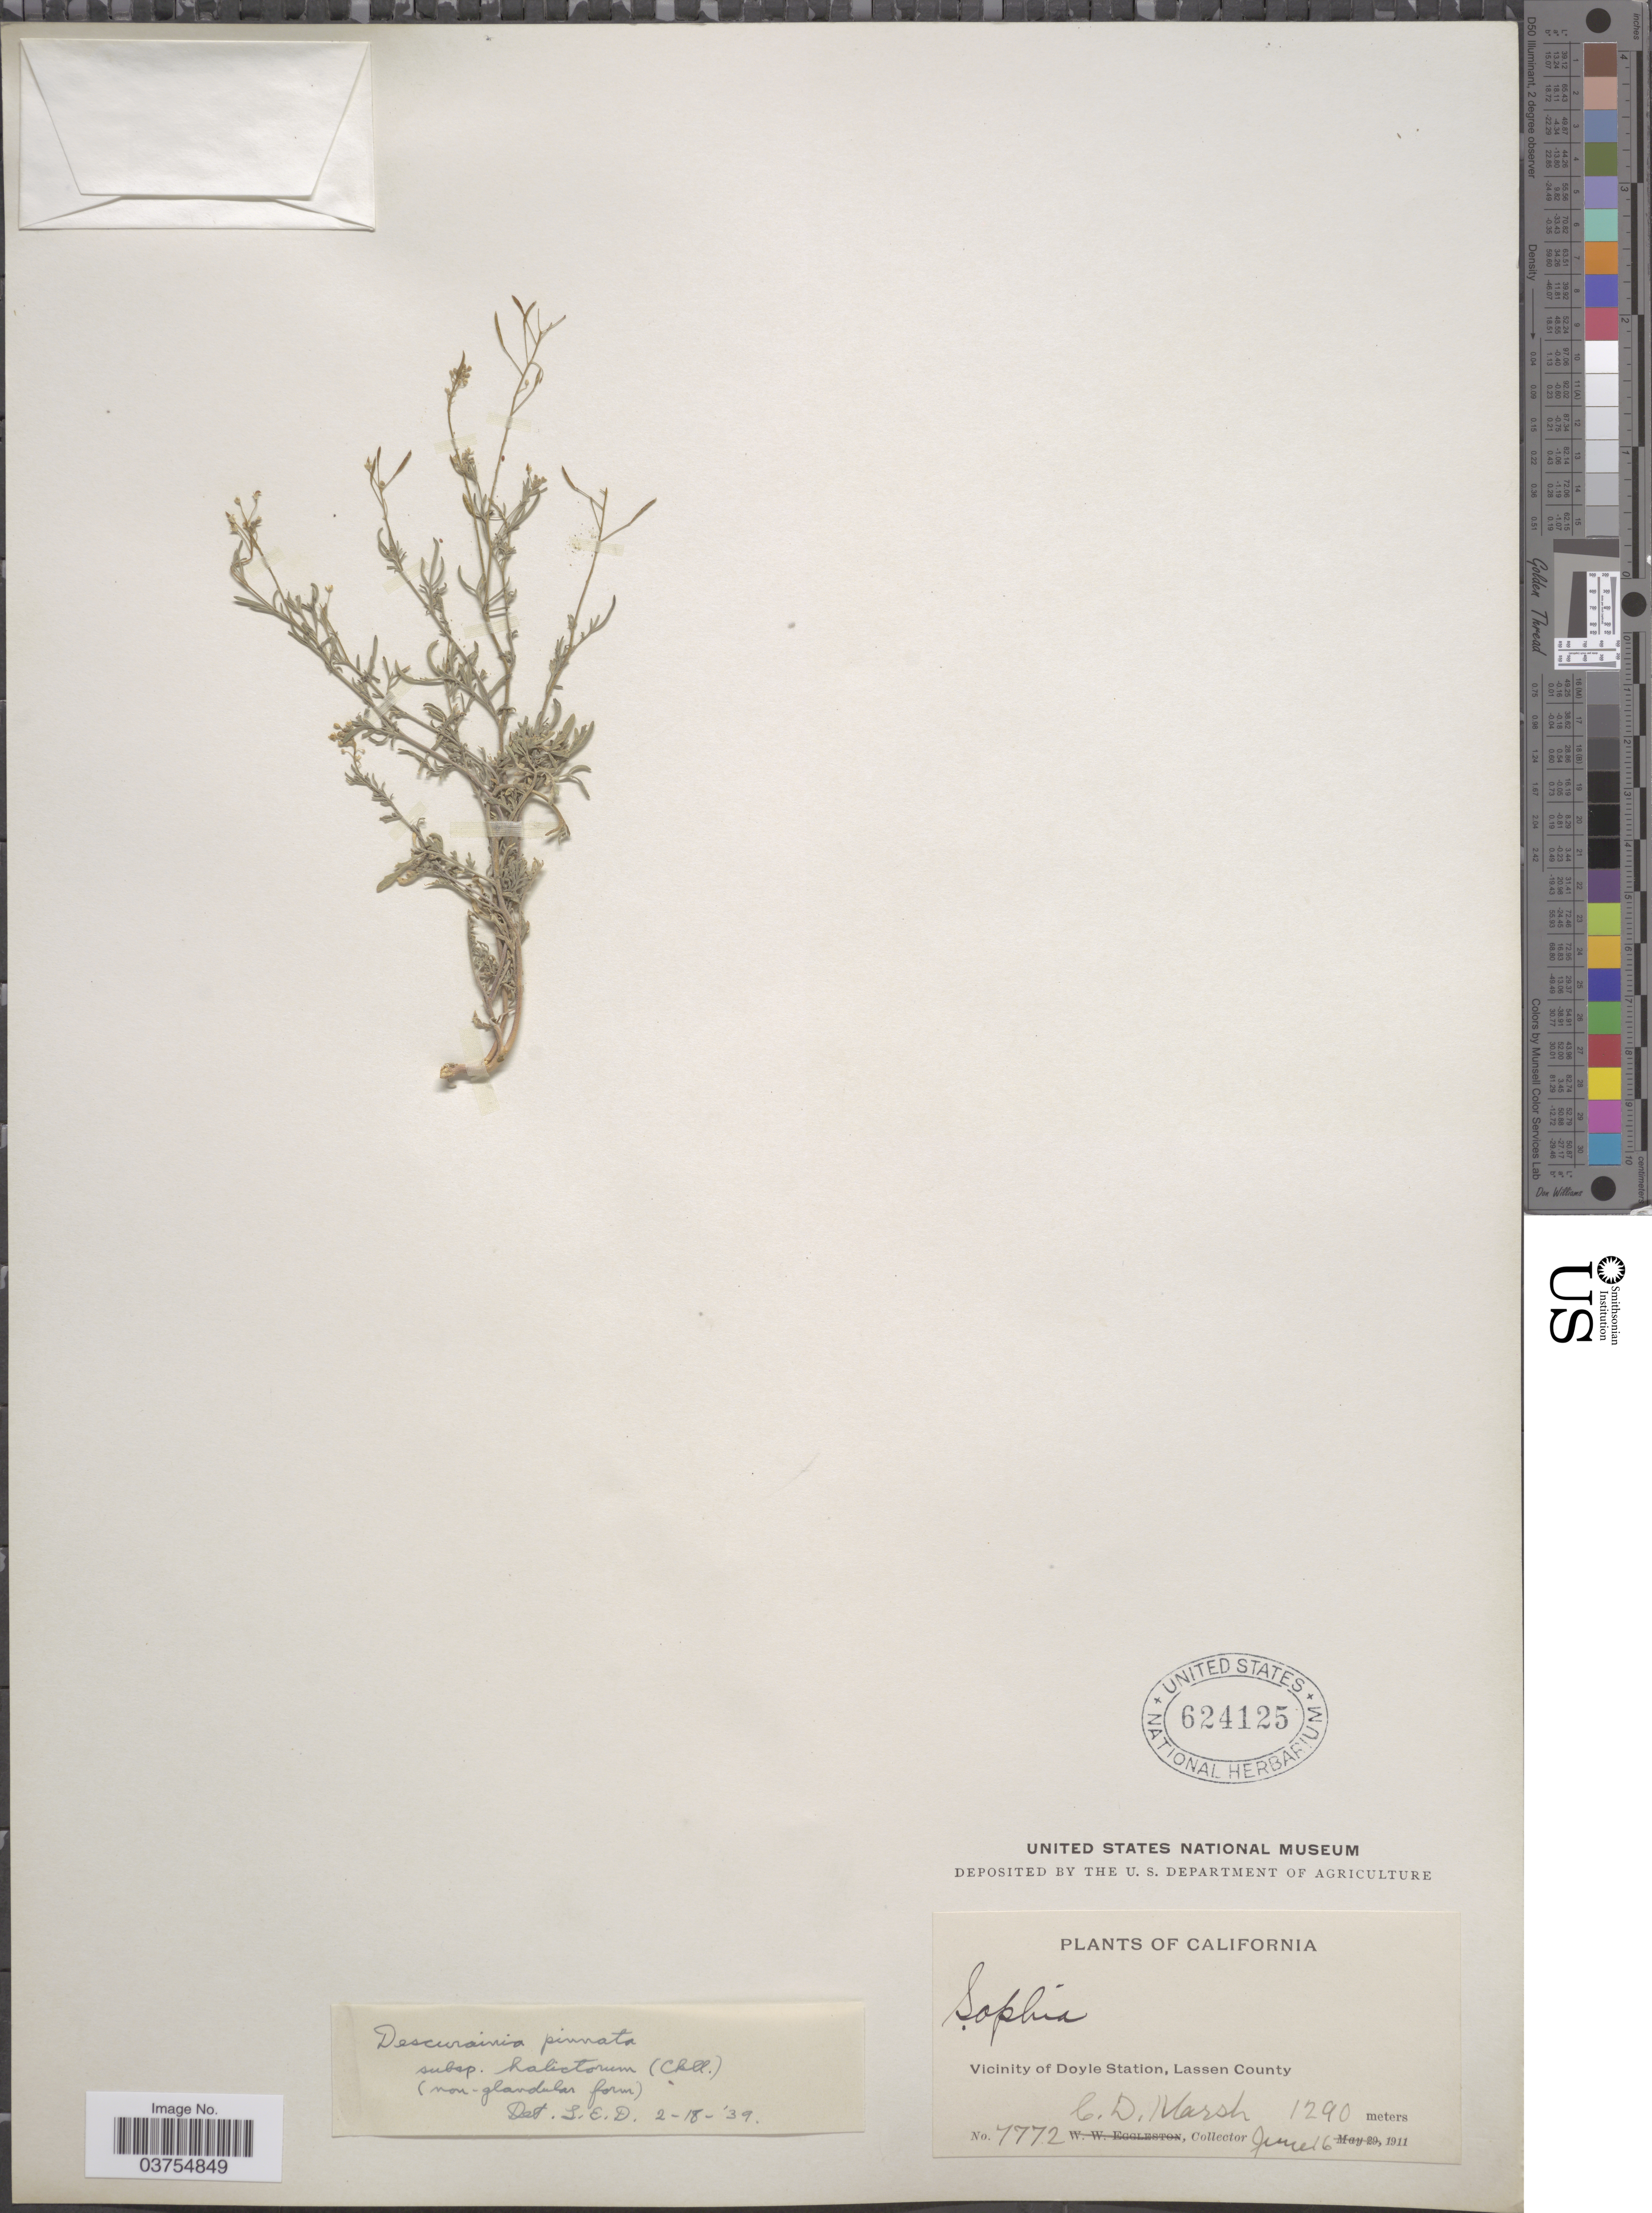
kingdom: Plantae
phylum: Tracheophyta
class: Magnoliopsida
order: Brassicales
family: Brassicaceae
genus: Descurainia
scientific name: Descurainia pinnata subsp. halictorum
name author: (Cockerell) Detling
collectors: C. D. Marsh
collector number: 7772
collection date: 1911-06-16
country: United States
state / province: California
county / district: Lassen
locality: Vicinity of Doyle Station, Lassen County.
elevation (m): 1290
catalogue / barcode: US 624125